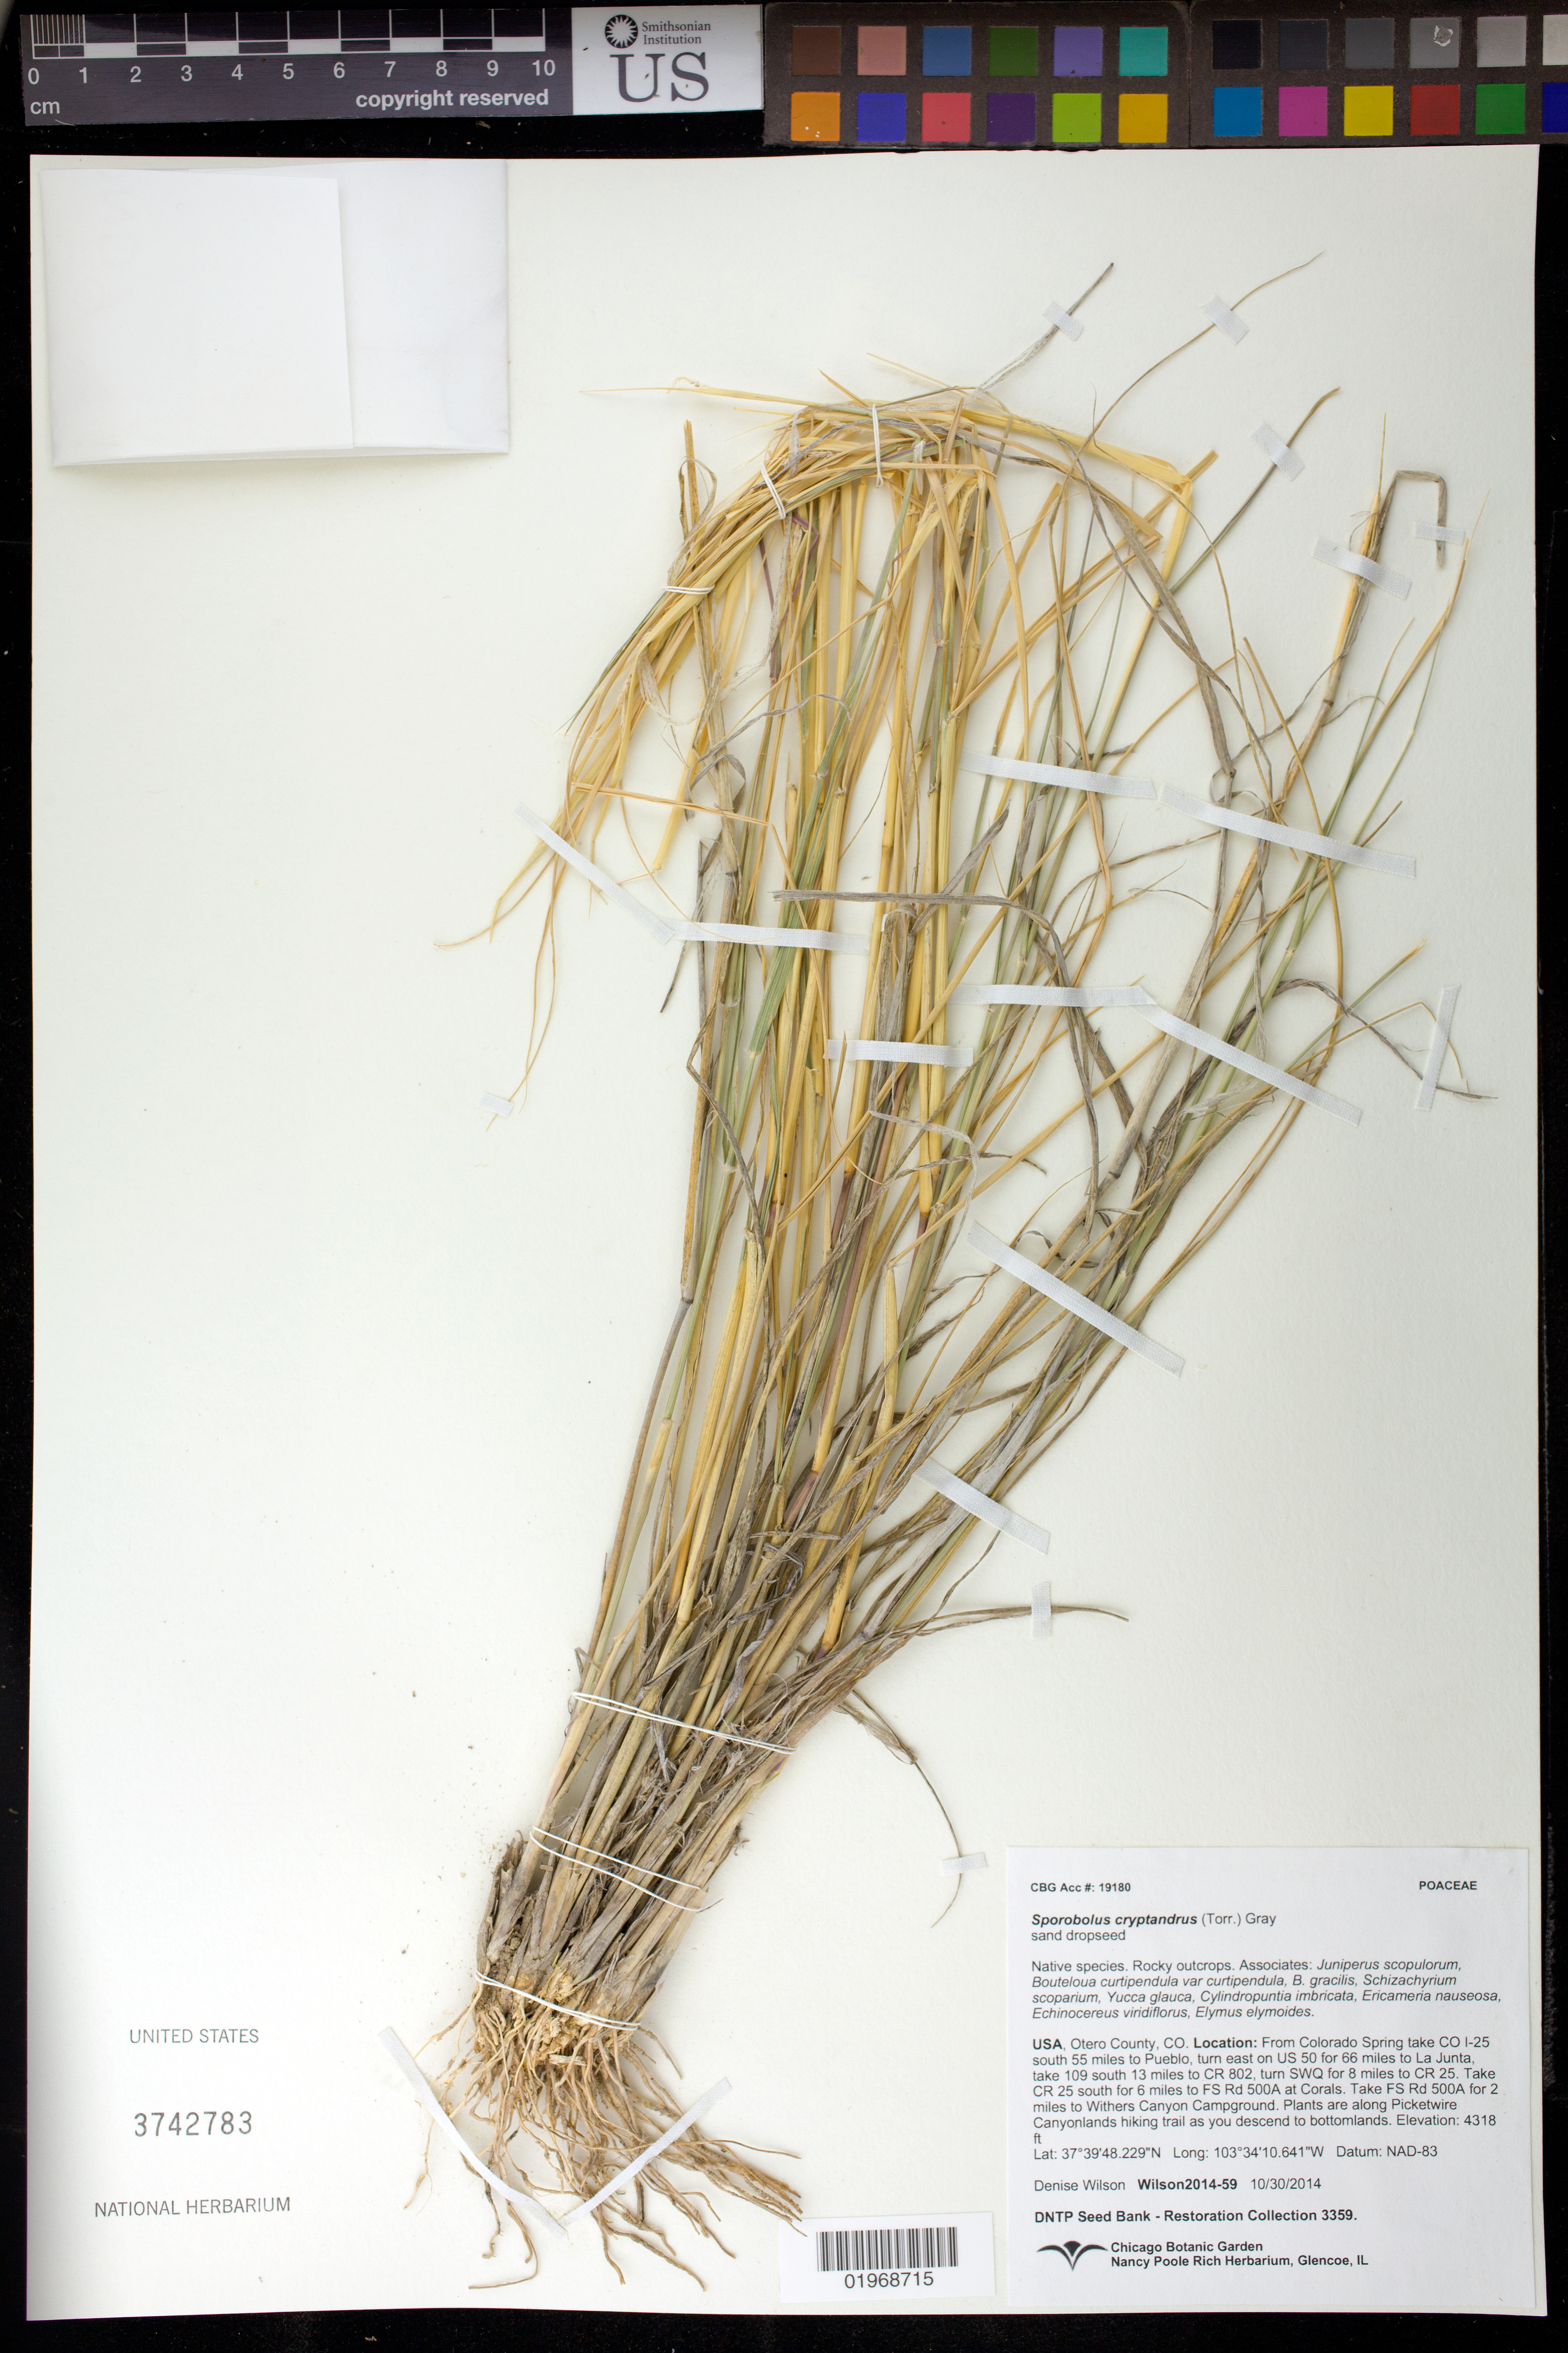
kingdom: Plantae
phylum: Tracheophyta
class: Liliopsida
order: Poales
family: Poaceae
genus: Sporobolus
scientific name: Sporobolus cryptandrus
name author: (Torr.) A. Gray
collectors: D. Wilson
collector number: Wilson2014-59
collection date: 2014-10-30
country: United States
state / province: Colorado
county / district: Otero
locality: Comanche National Grasslands, FS RD 500A for 2 mi. to Withers Canyon Campground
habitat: Rocky outcrops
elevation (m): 1316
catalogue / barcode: US 3742783